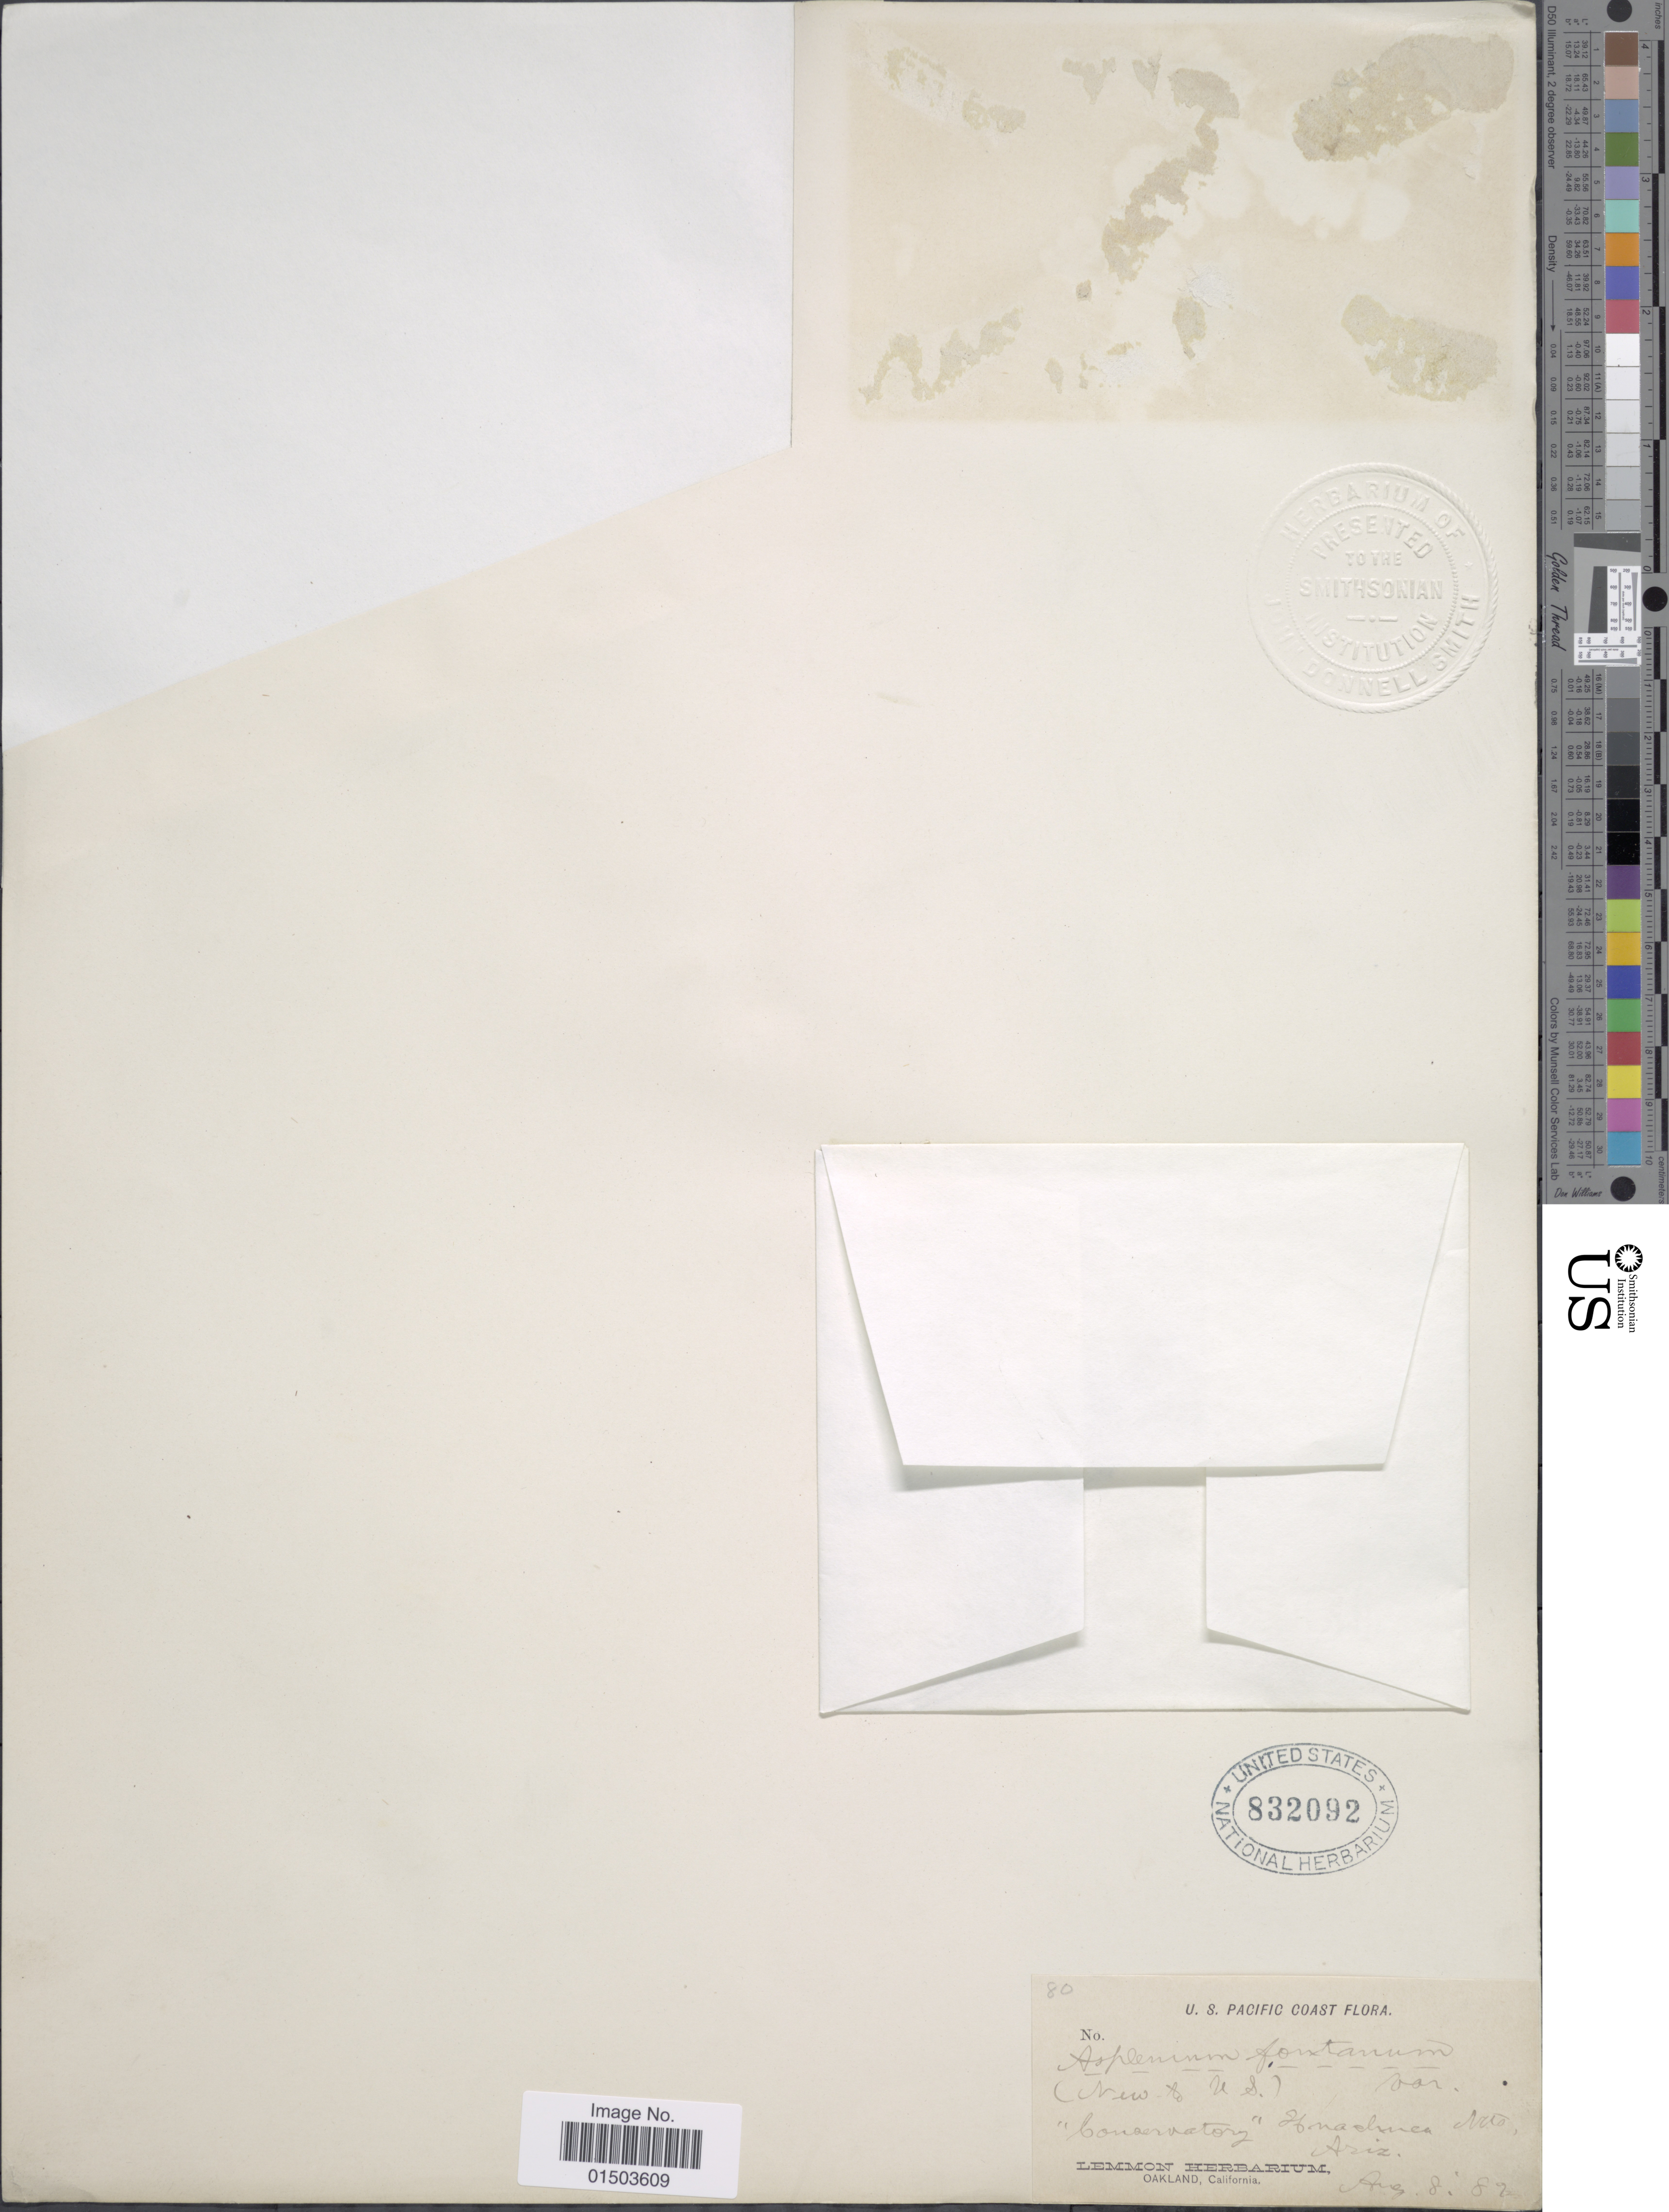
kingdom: Plantae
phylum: Tracheophyta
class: Polypodiopsida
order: Polypodiales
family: Aspleniaceae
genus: Asplenium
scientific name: Asplenium exiguum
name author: Bedd.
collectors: ex herb. Lemmon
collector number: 80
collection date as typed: Transcribed d/m/y: 8/8/82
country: United States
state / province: Arizona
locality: U.S. Pacific Coast. "Conservatory" Huachuca Mts, Ariz.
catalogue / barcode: US 832092